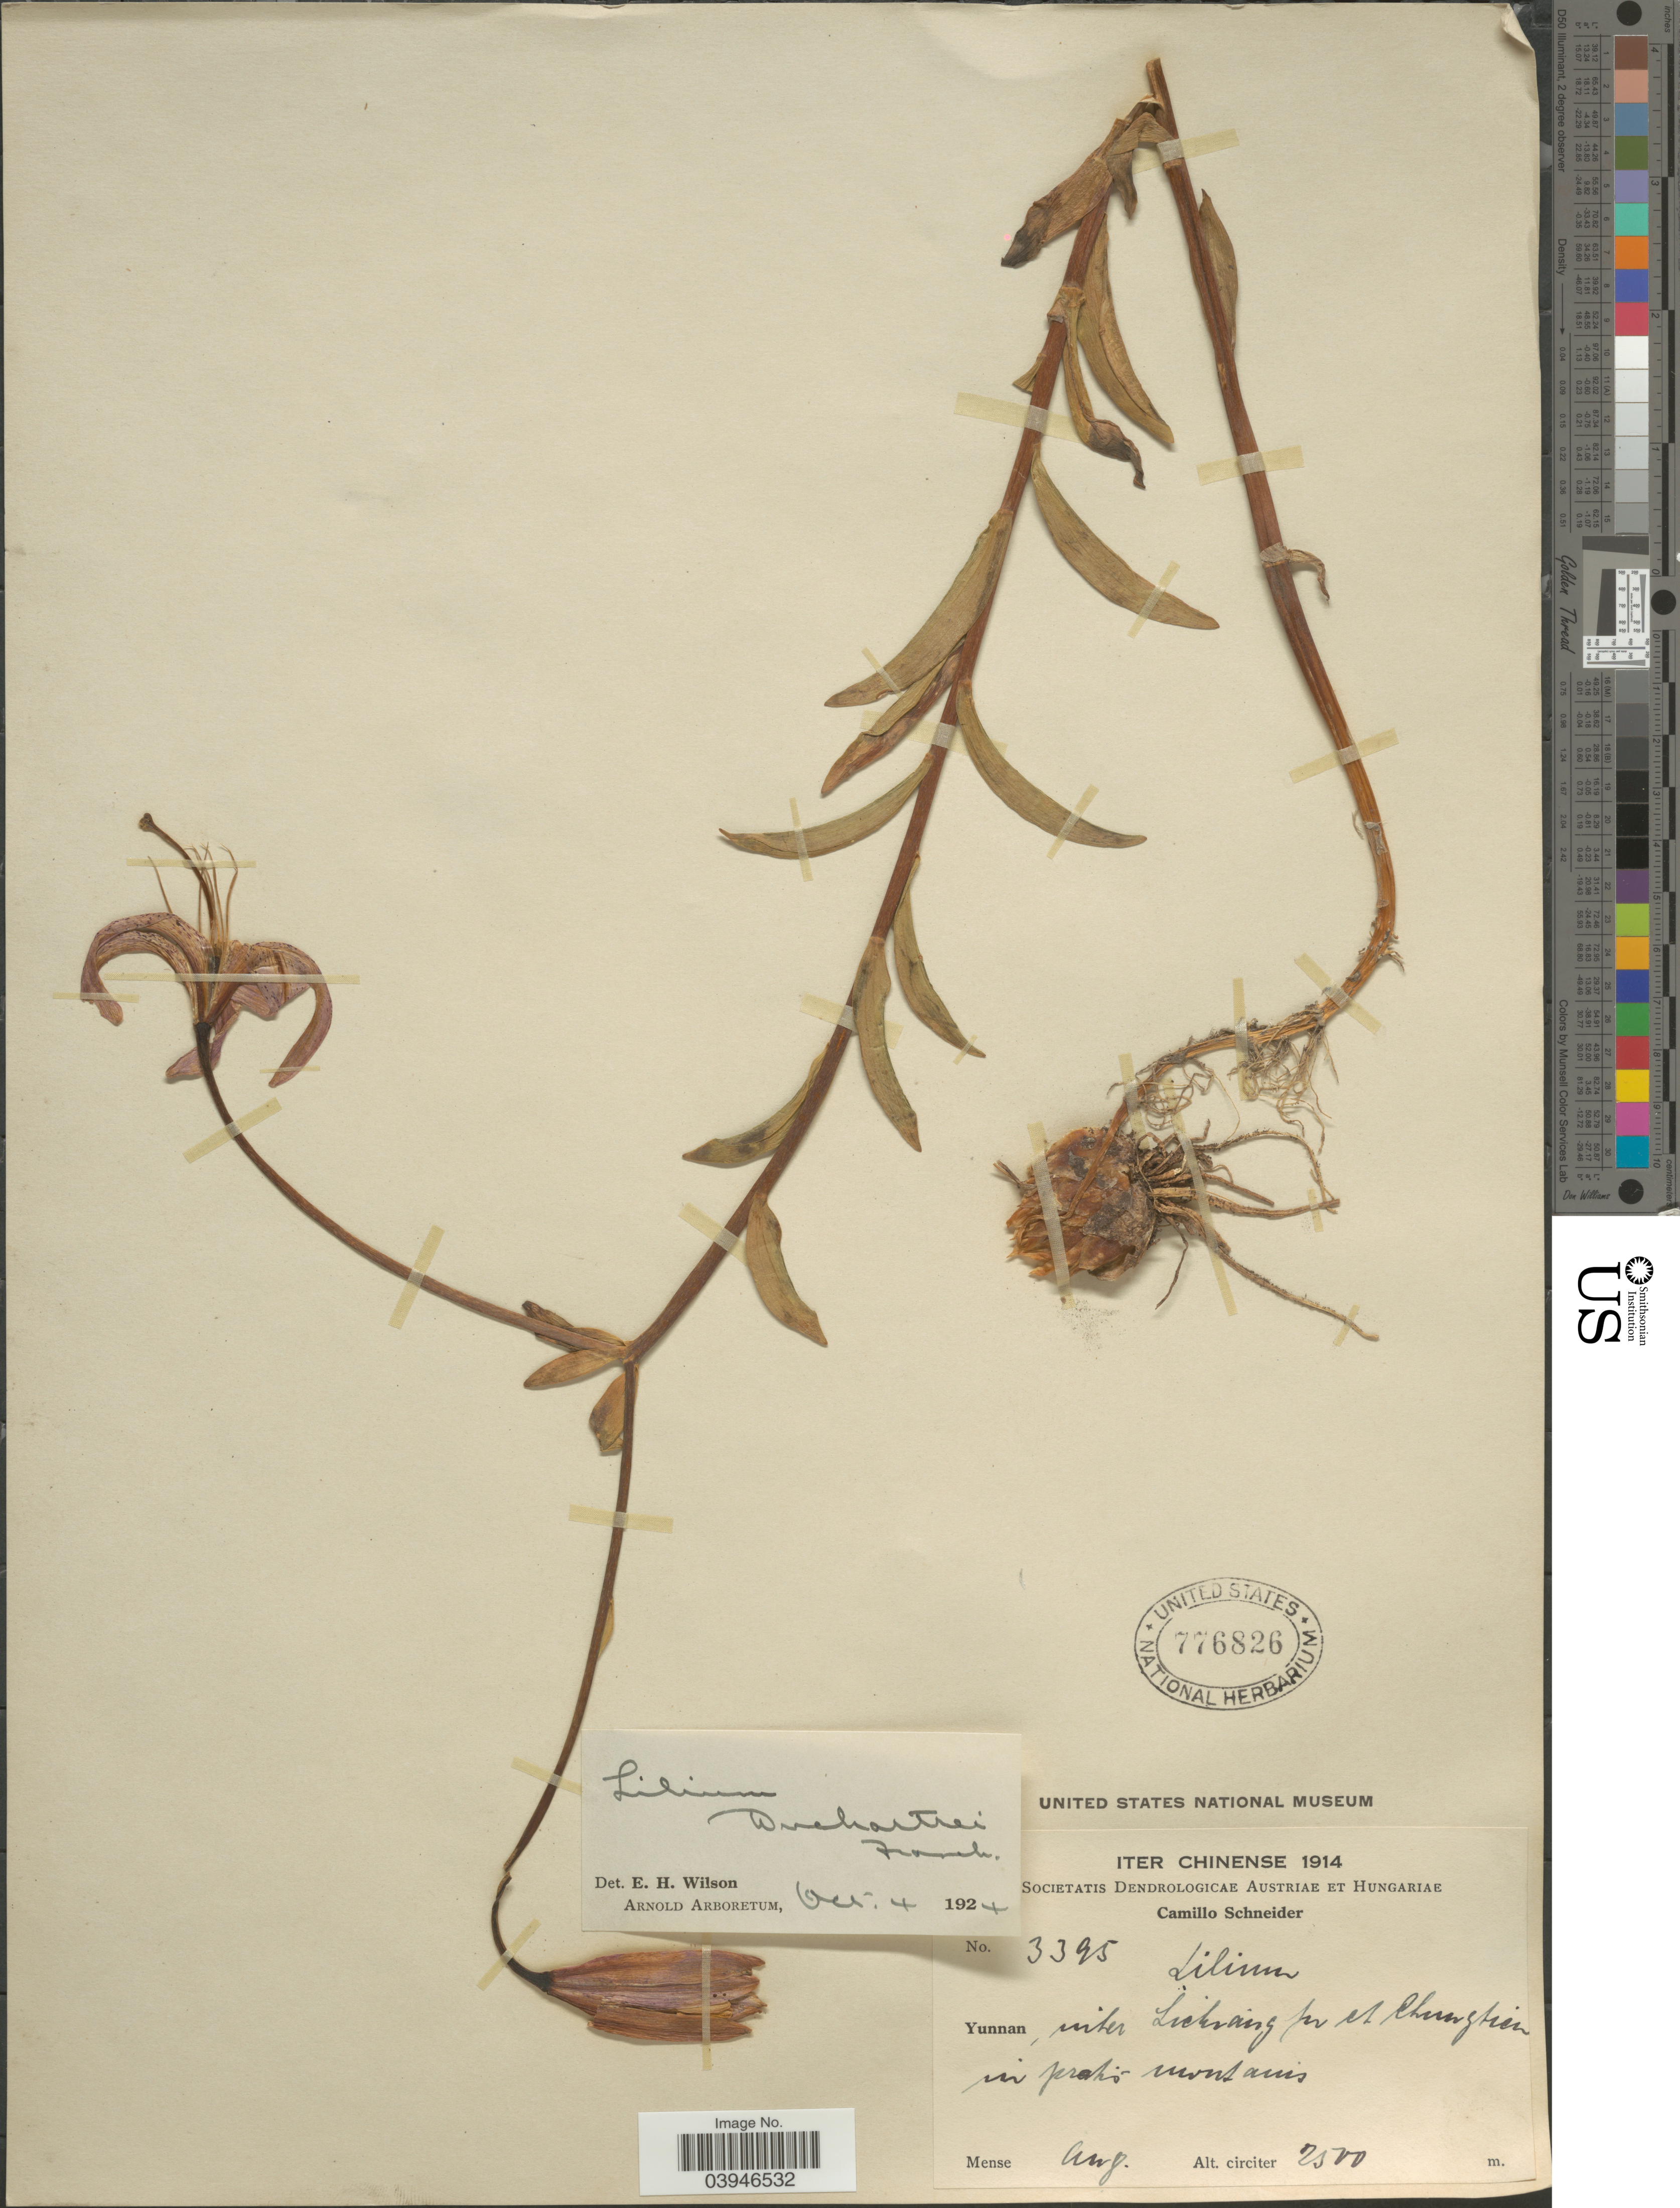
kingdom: Plantae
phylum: Tracheophyta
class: Liliopsida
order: Liliales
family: Liliaceae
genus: Lilium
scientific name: Lilium duchartrei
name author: Franch.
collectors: C. K. Schneider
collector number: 3395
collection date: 1914-08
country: China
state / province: Yunnan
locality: Inter Lichiang fu et Chungtien in pratis montanis.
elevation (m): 2500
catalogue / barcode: US 776826